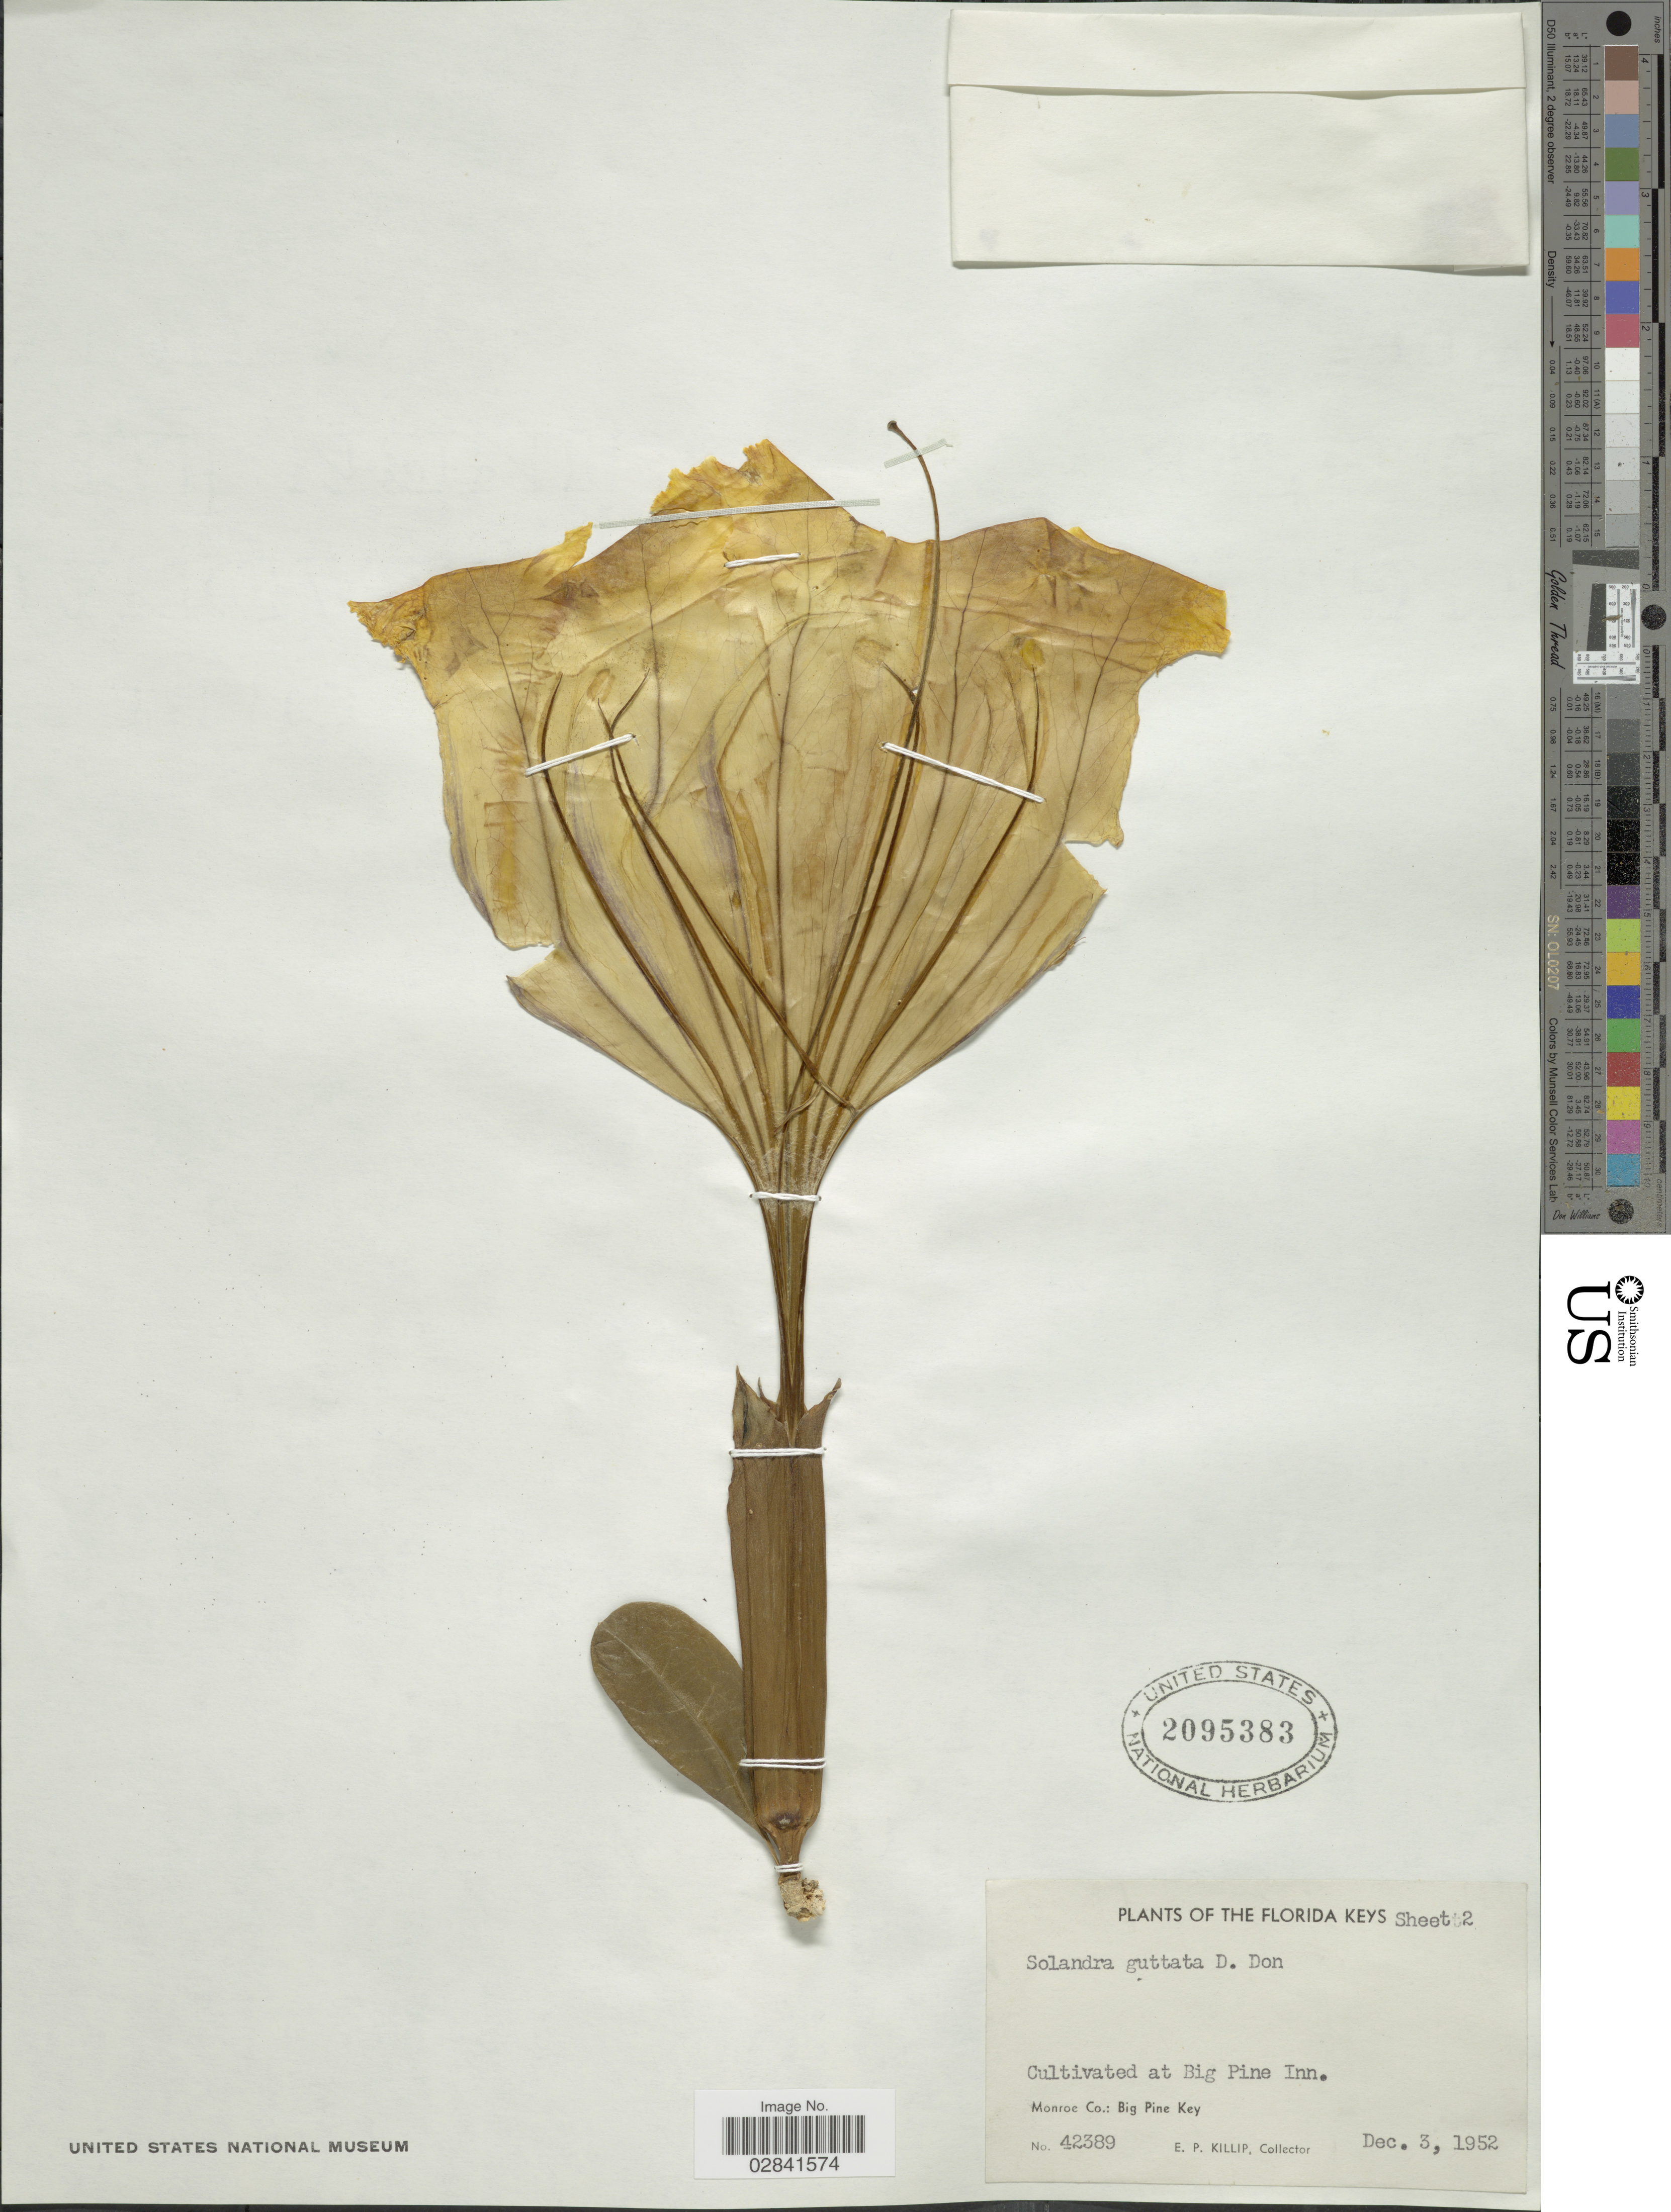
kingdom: Plantae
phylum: Tracheophyta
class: Magnoliopsida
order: Solanales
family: Solanaceae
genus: Solandra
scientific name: Solandra guttata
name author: D. Don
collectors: E. P. Killip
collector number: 42389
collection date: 1952-12-03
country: United States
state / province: Florida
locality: Florida Keys. At Big Pine Inn. Monroe Co.: Big Pine Key.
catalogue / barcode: US 2095383